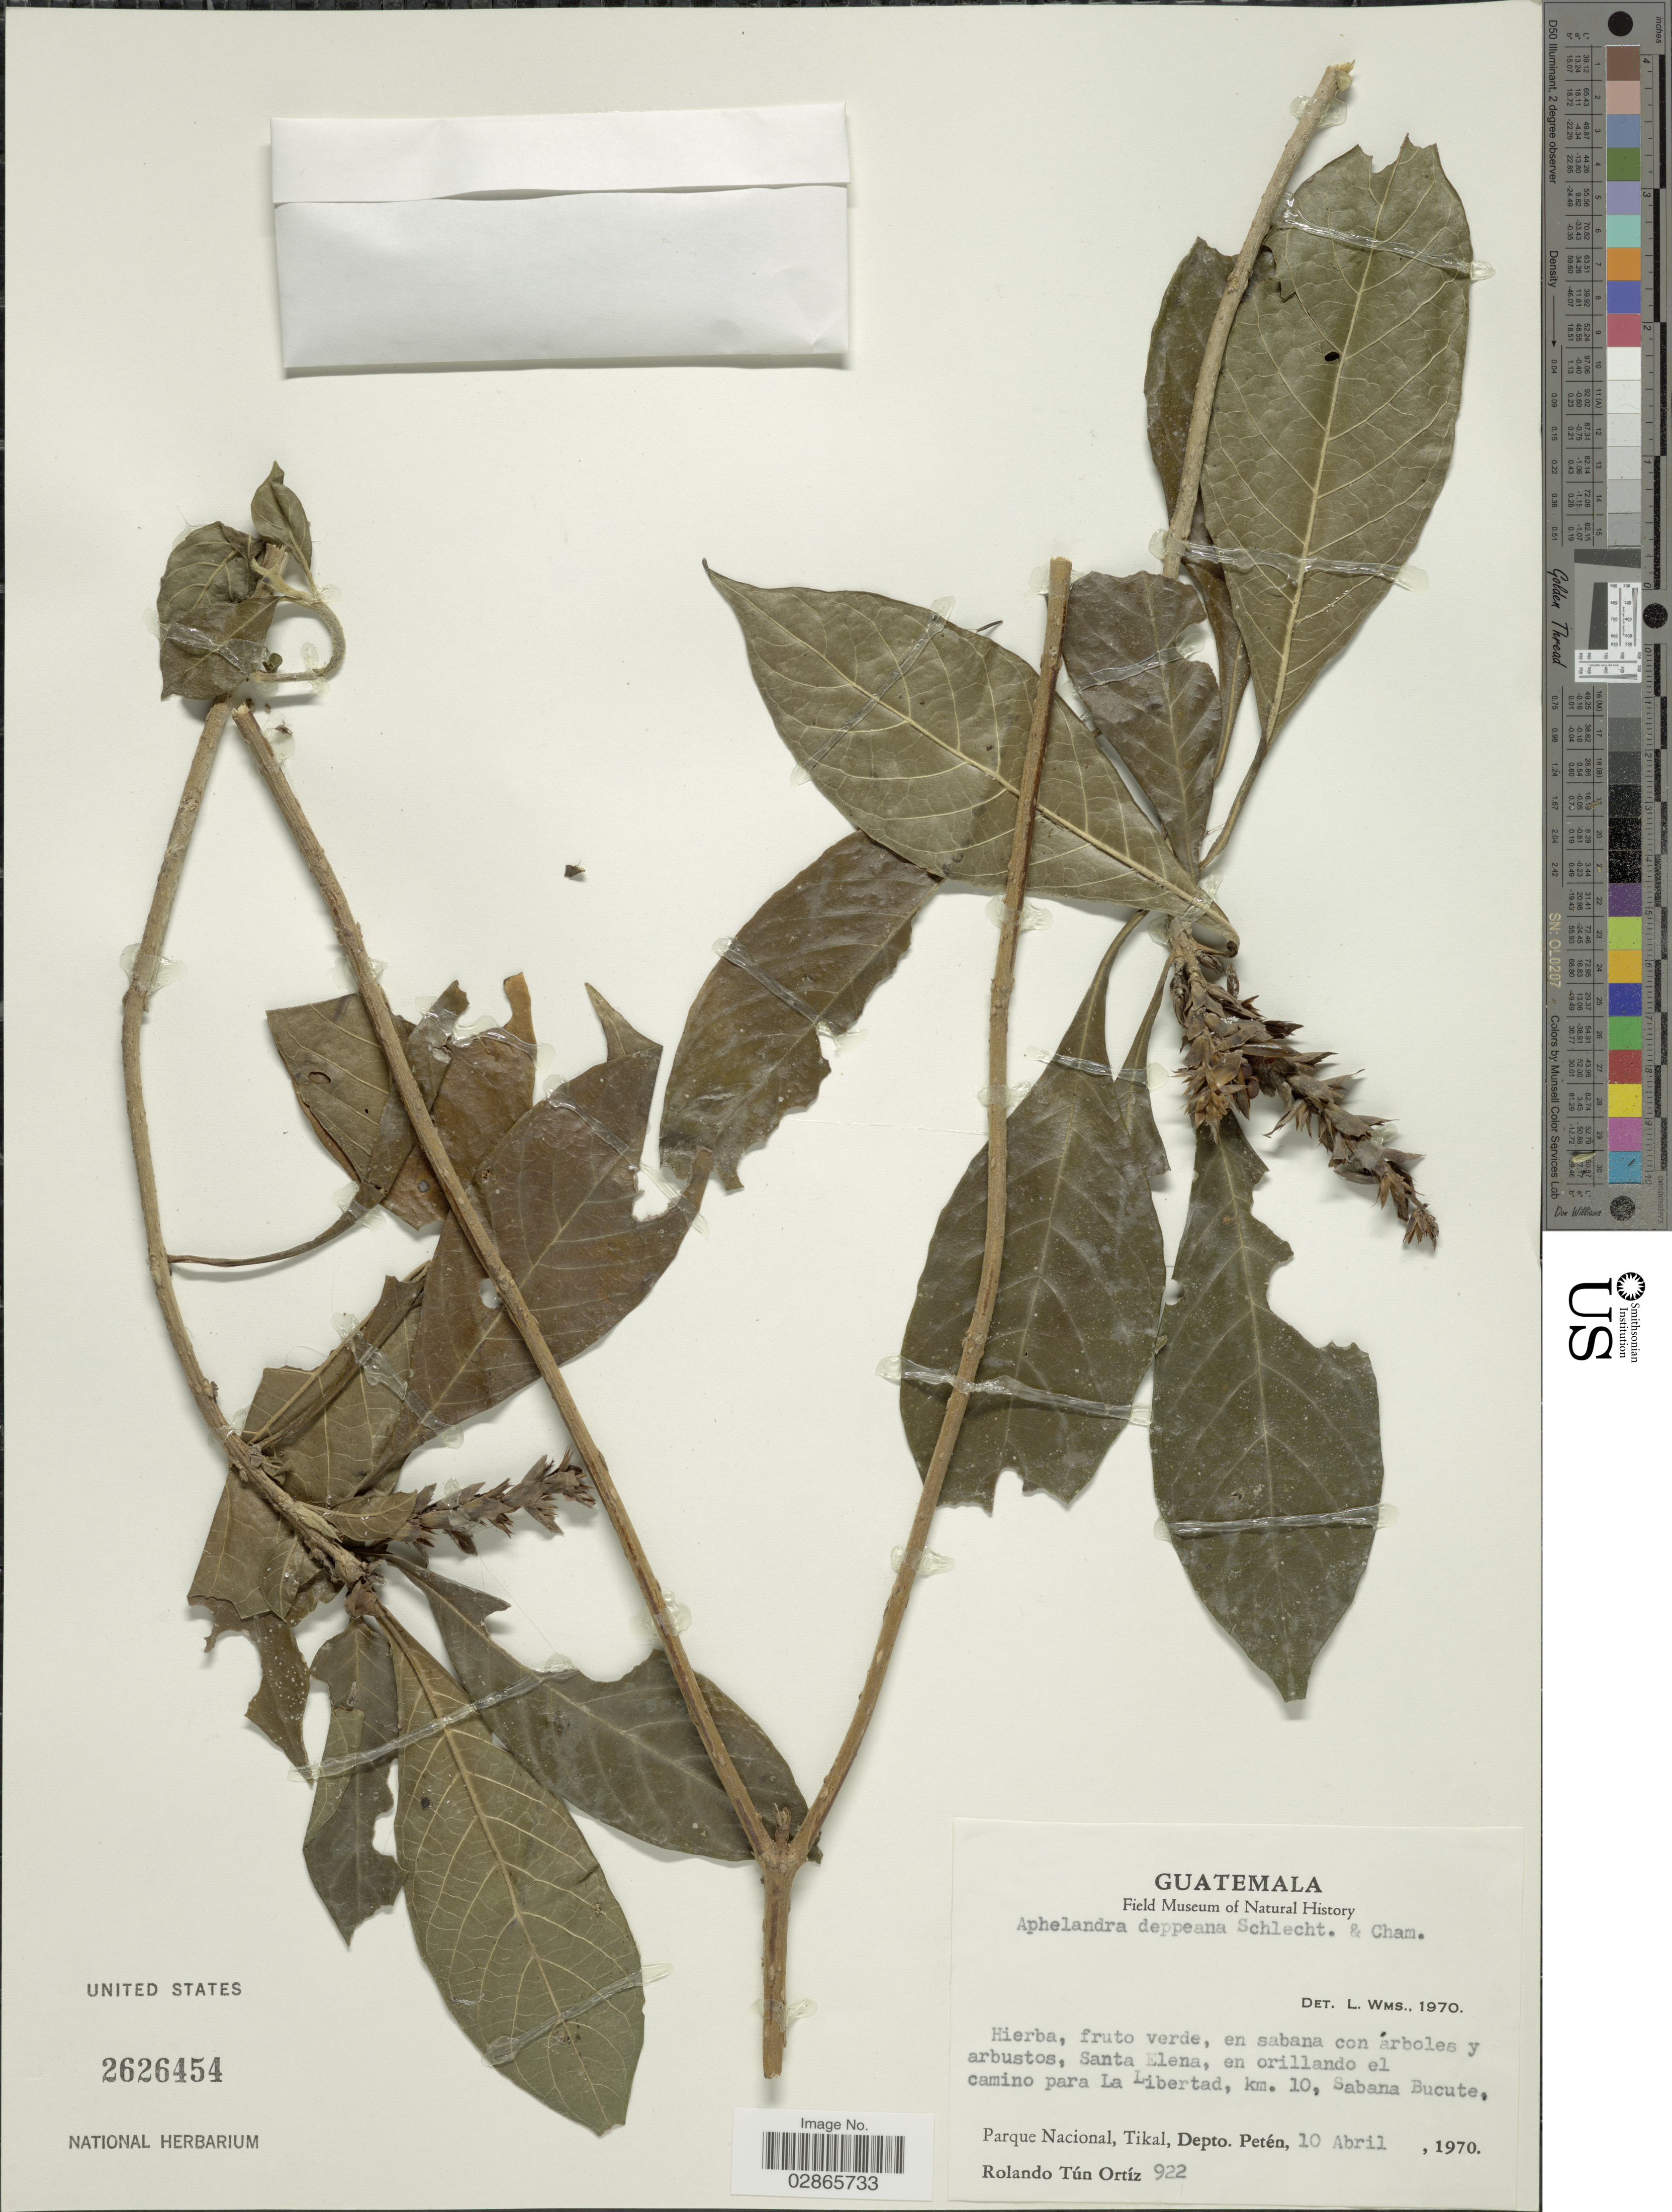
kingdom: Plantae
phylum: Tracheophyta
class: Magnoliopsida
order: Lamiales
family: Acanthaceae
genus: Aphelandra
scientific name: Aphelandra deppeana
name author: Schltdl. & Cham.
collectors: R. Ortiz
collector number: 922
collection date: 1970-04-10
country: Guatemala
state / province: El Petén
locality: Santa Elena, en orillando el camino para La Libertad, km. 10, Sabana Bucute. Parque Nacional, Tikal, Depto. Petén.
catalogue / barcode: US 2626454